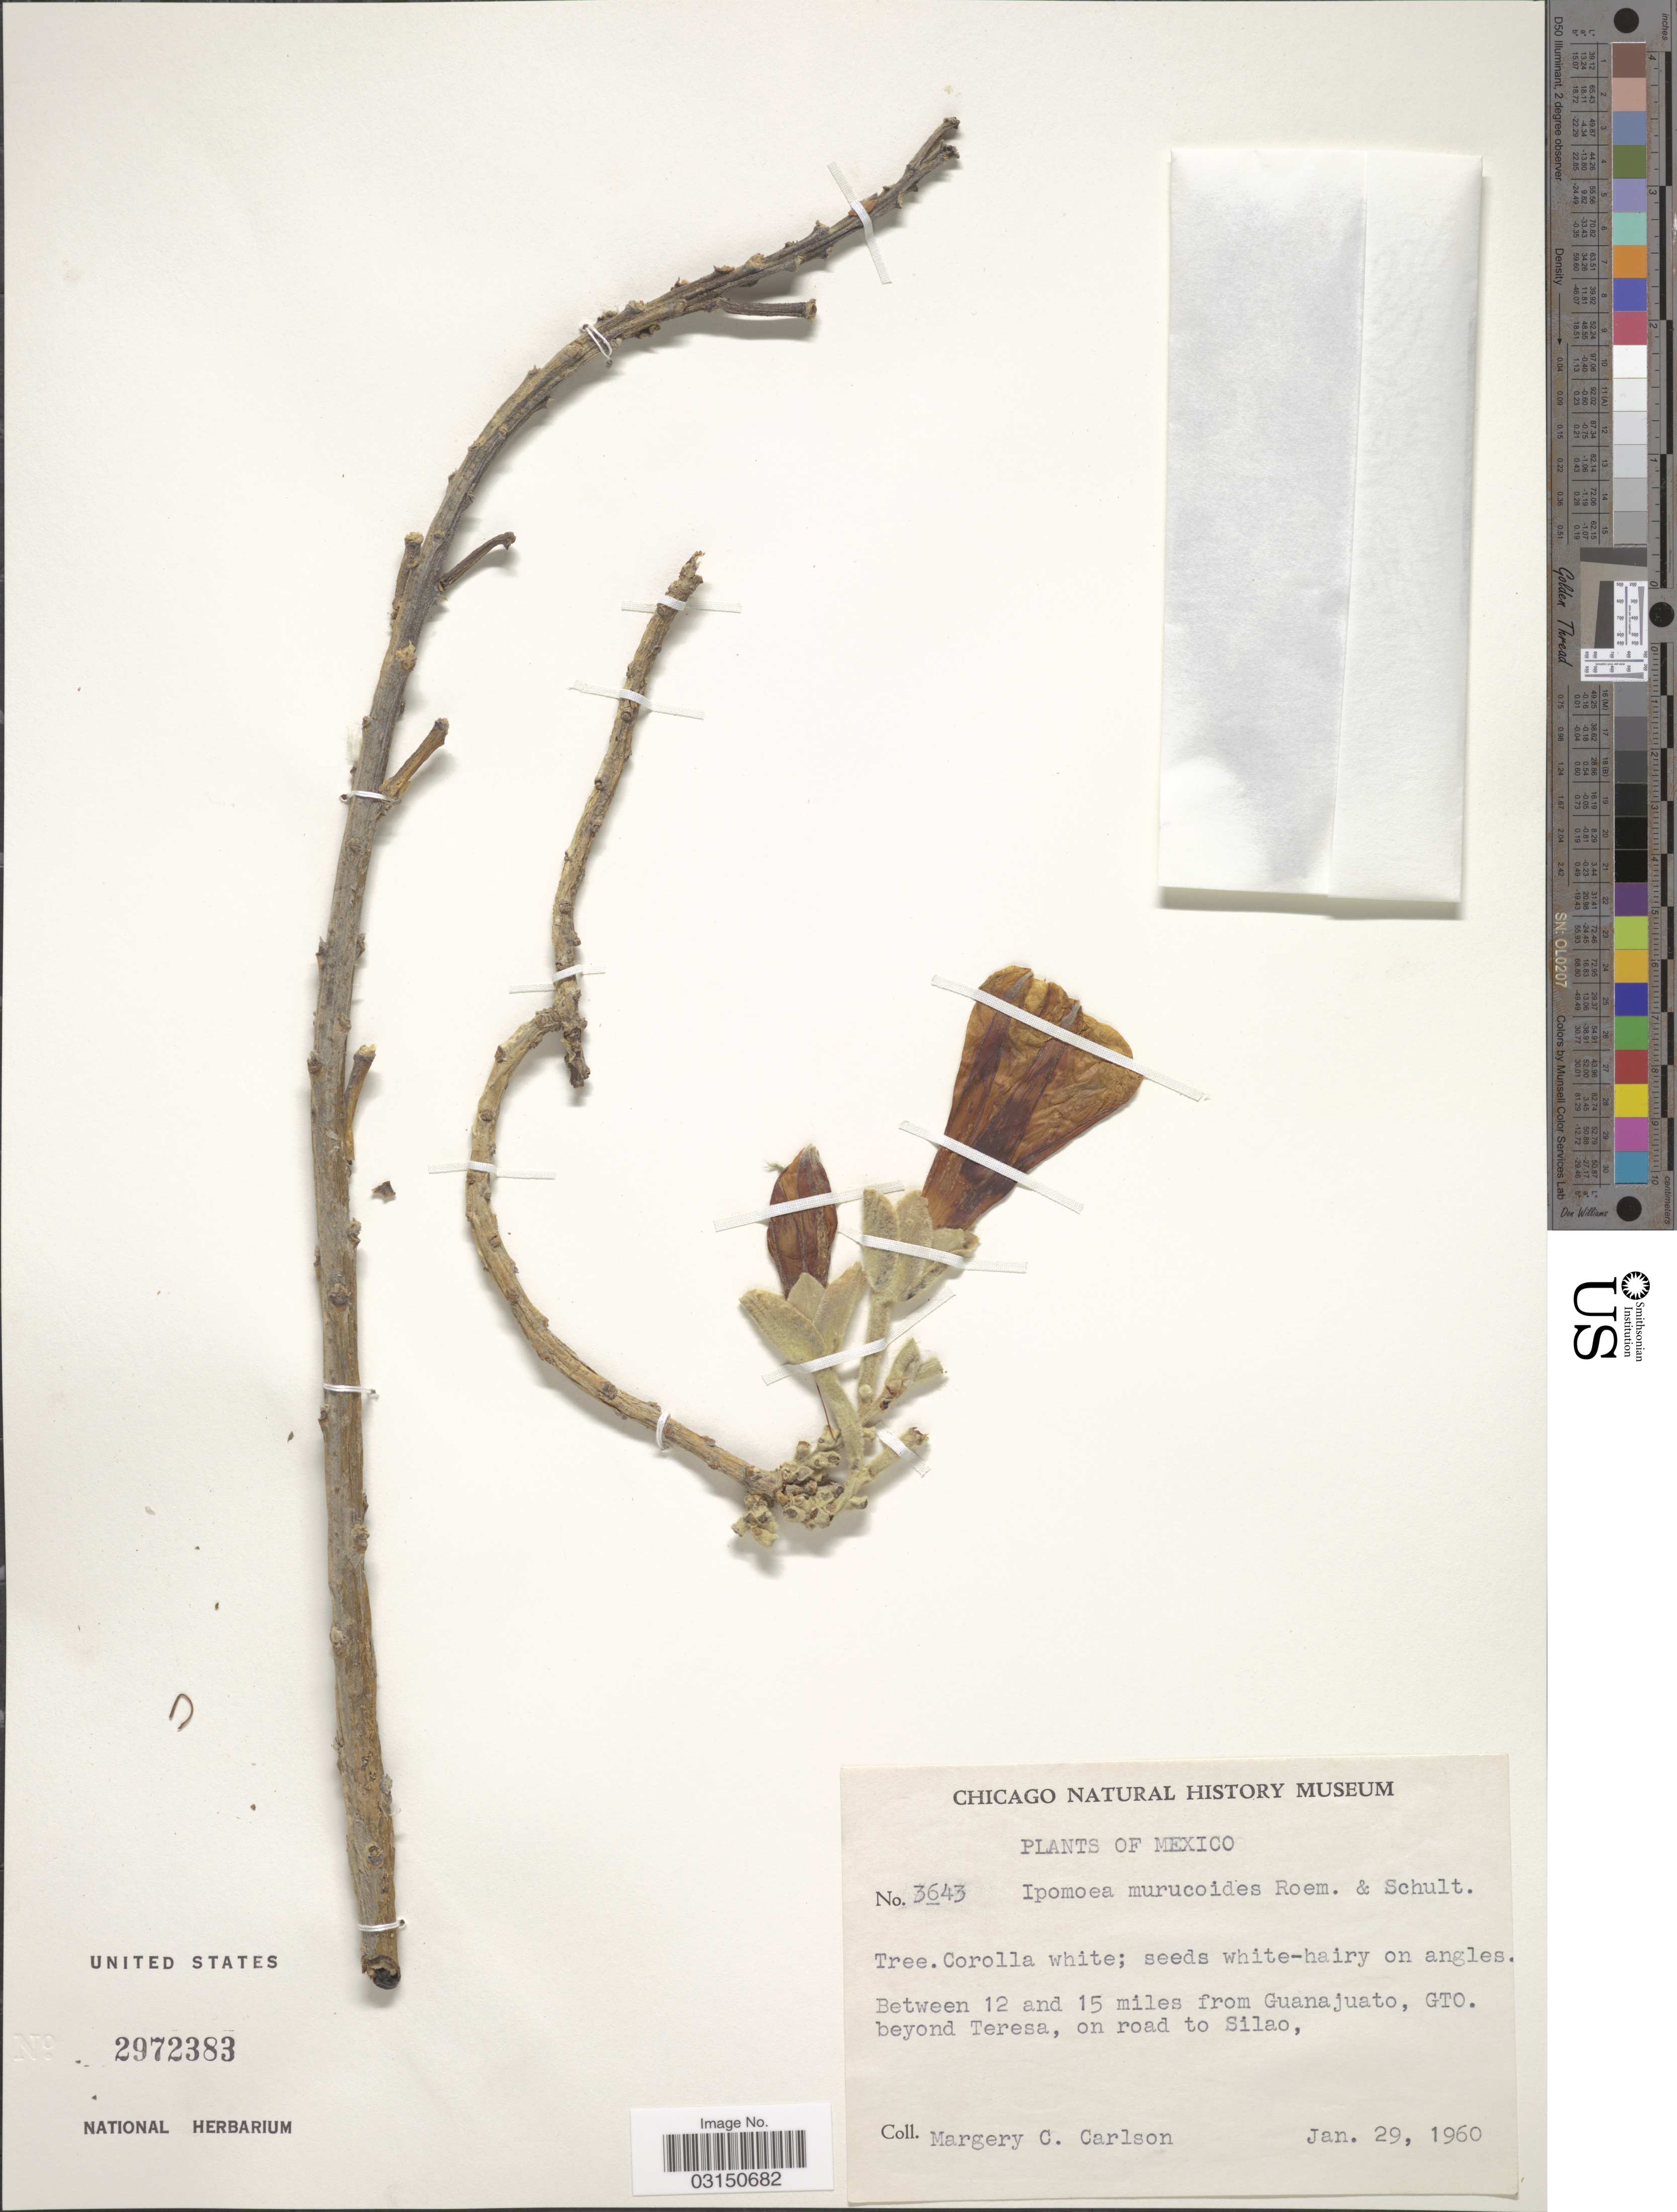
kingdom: Plantae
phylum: Tracheophyta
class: Magnoliopsida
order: Solanales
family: Convolvulaceae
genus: Ipomoea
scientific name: Ipomoea murucoides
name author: Roem. & Schult.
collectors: M. C. Carlson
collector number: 3643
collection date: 1960-01-29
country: Mexico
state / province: Guanajuato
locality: Between 12 and 15 miles from Guanajuato, GTO. beyond Teresa, on road to Silao.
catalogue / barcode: US 2972383